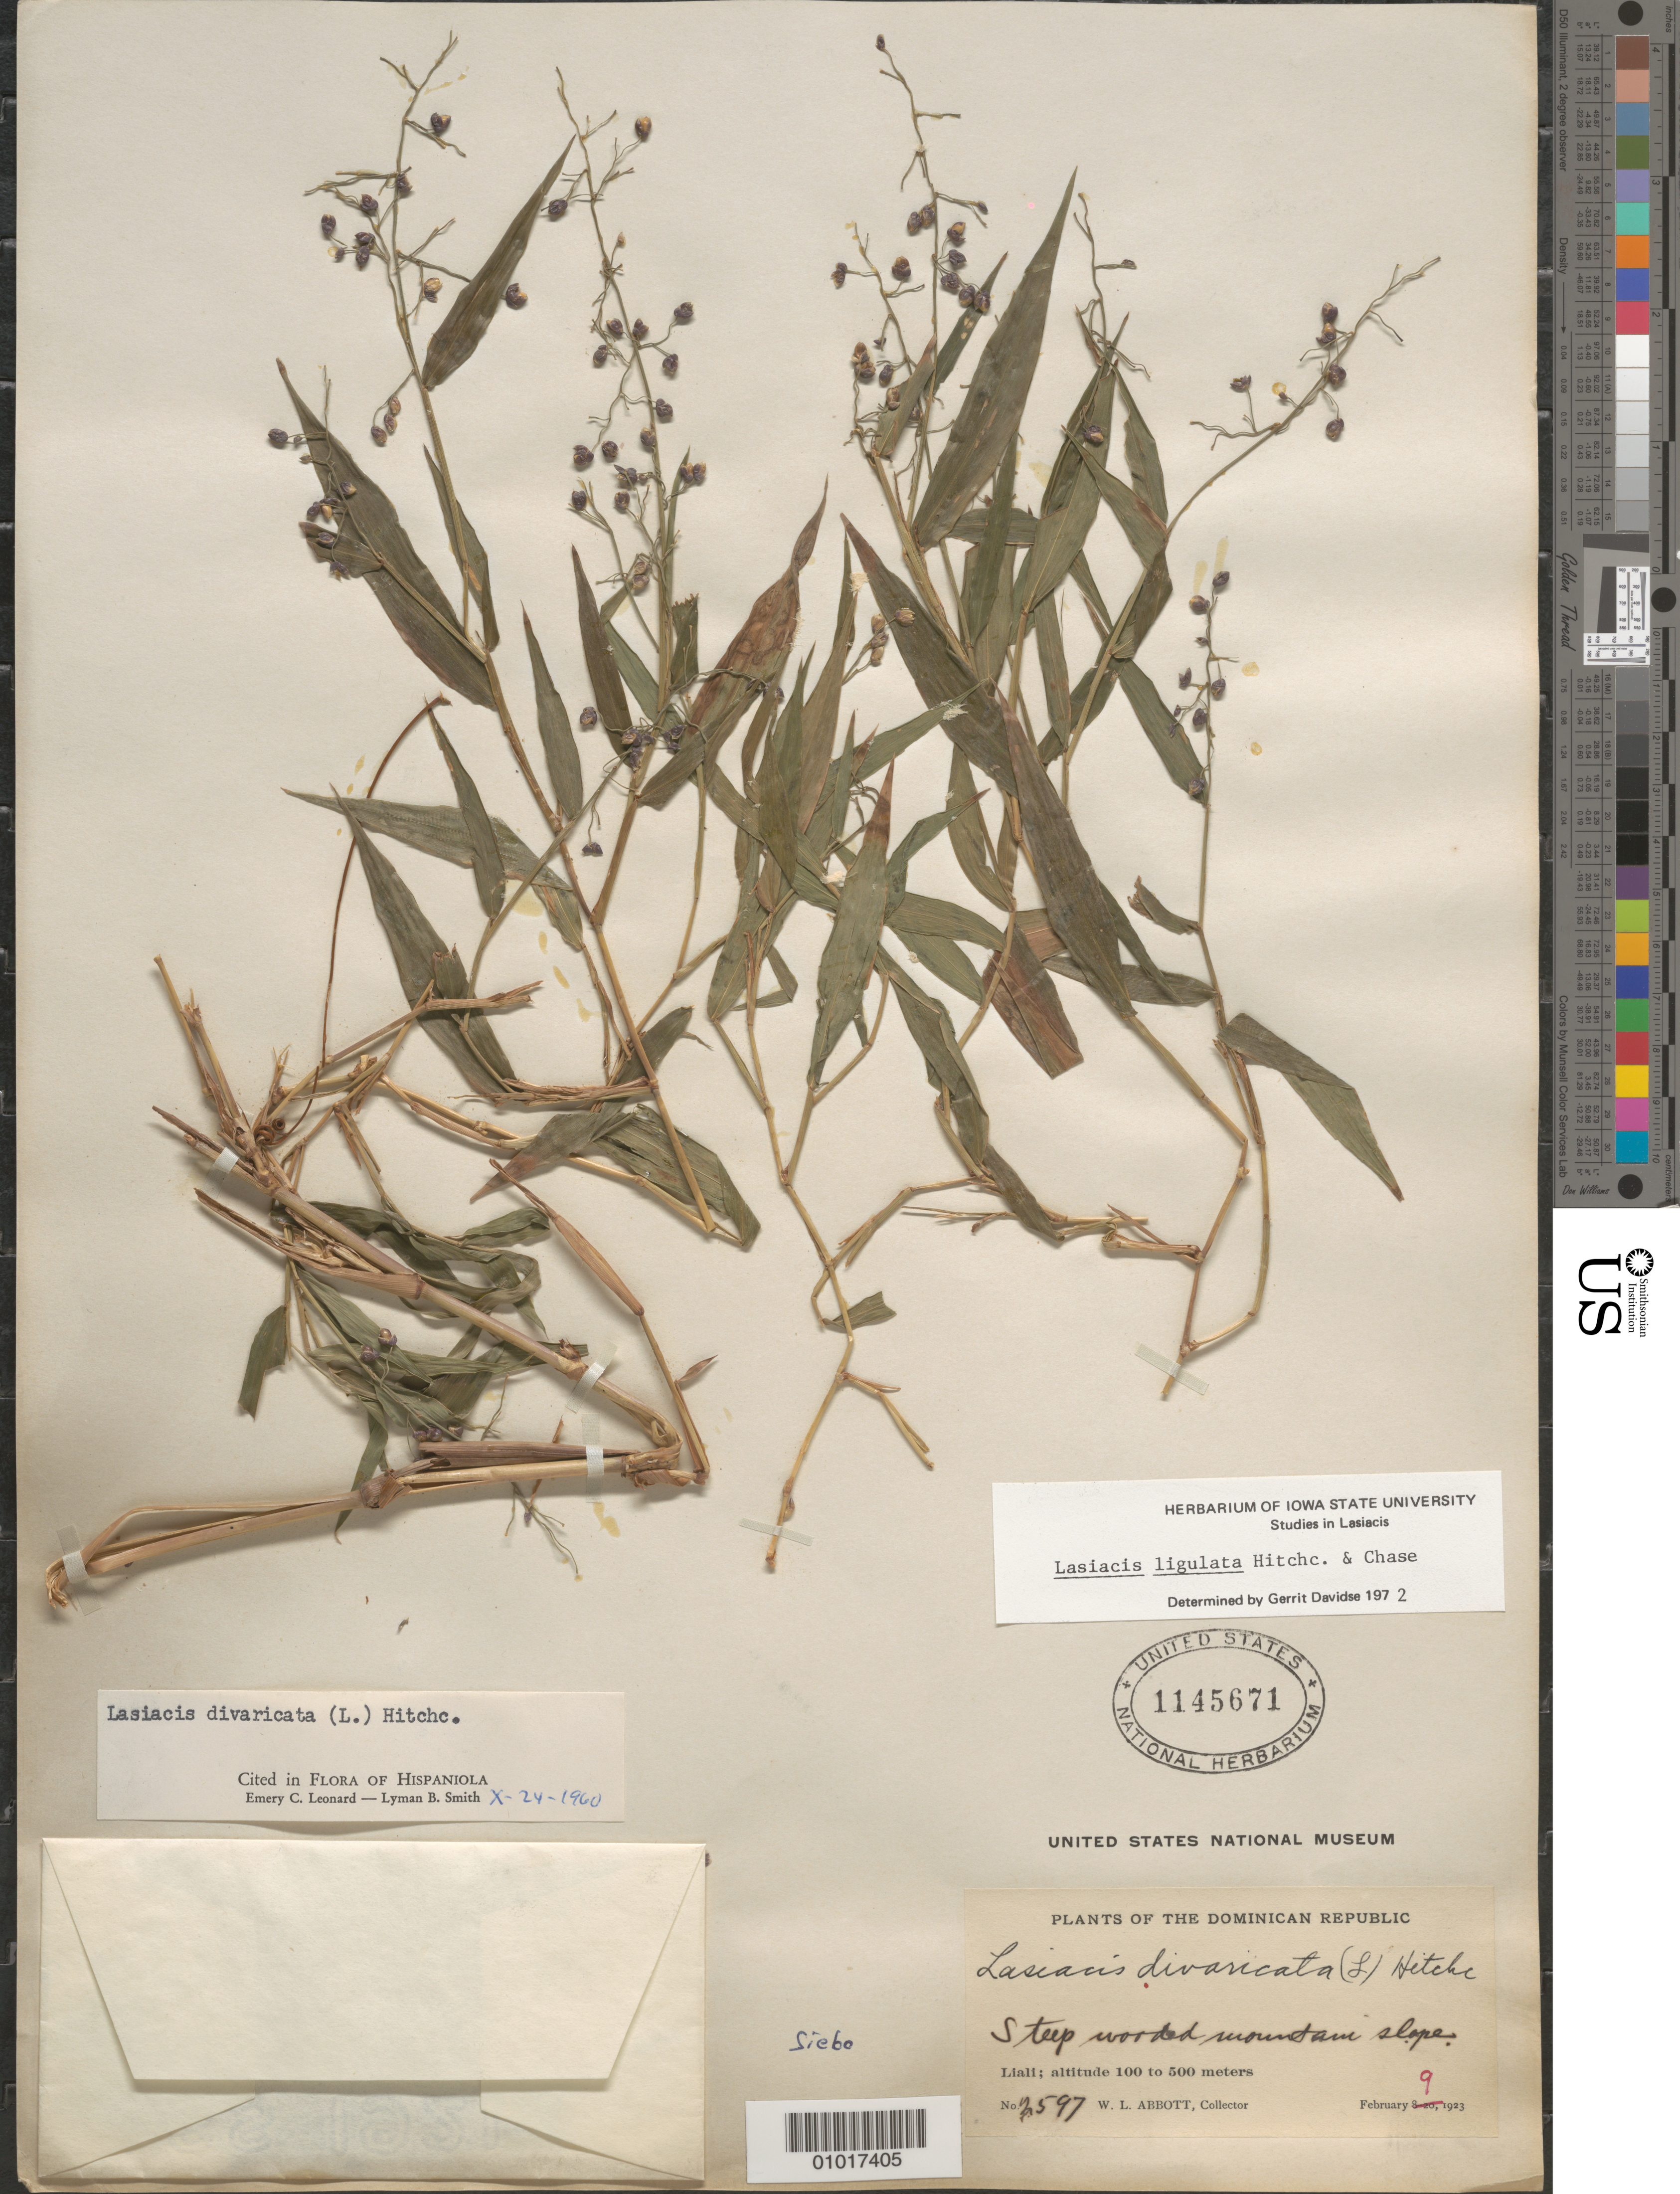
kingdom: Plantae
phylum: Tracheophyta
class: Liliopsida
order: Poales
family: Poaceae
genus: Lasiacis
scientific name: Lasiacis ligulata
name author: Hitchc. & Chase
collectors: W. L. Abbott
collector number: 2597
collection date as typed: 09 Feb 1923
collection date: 1923-02-09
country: Dominican Republic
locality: Liali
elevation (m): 100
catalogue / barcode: US 1145671